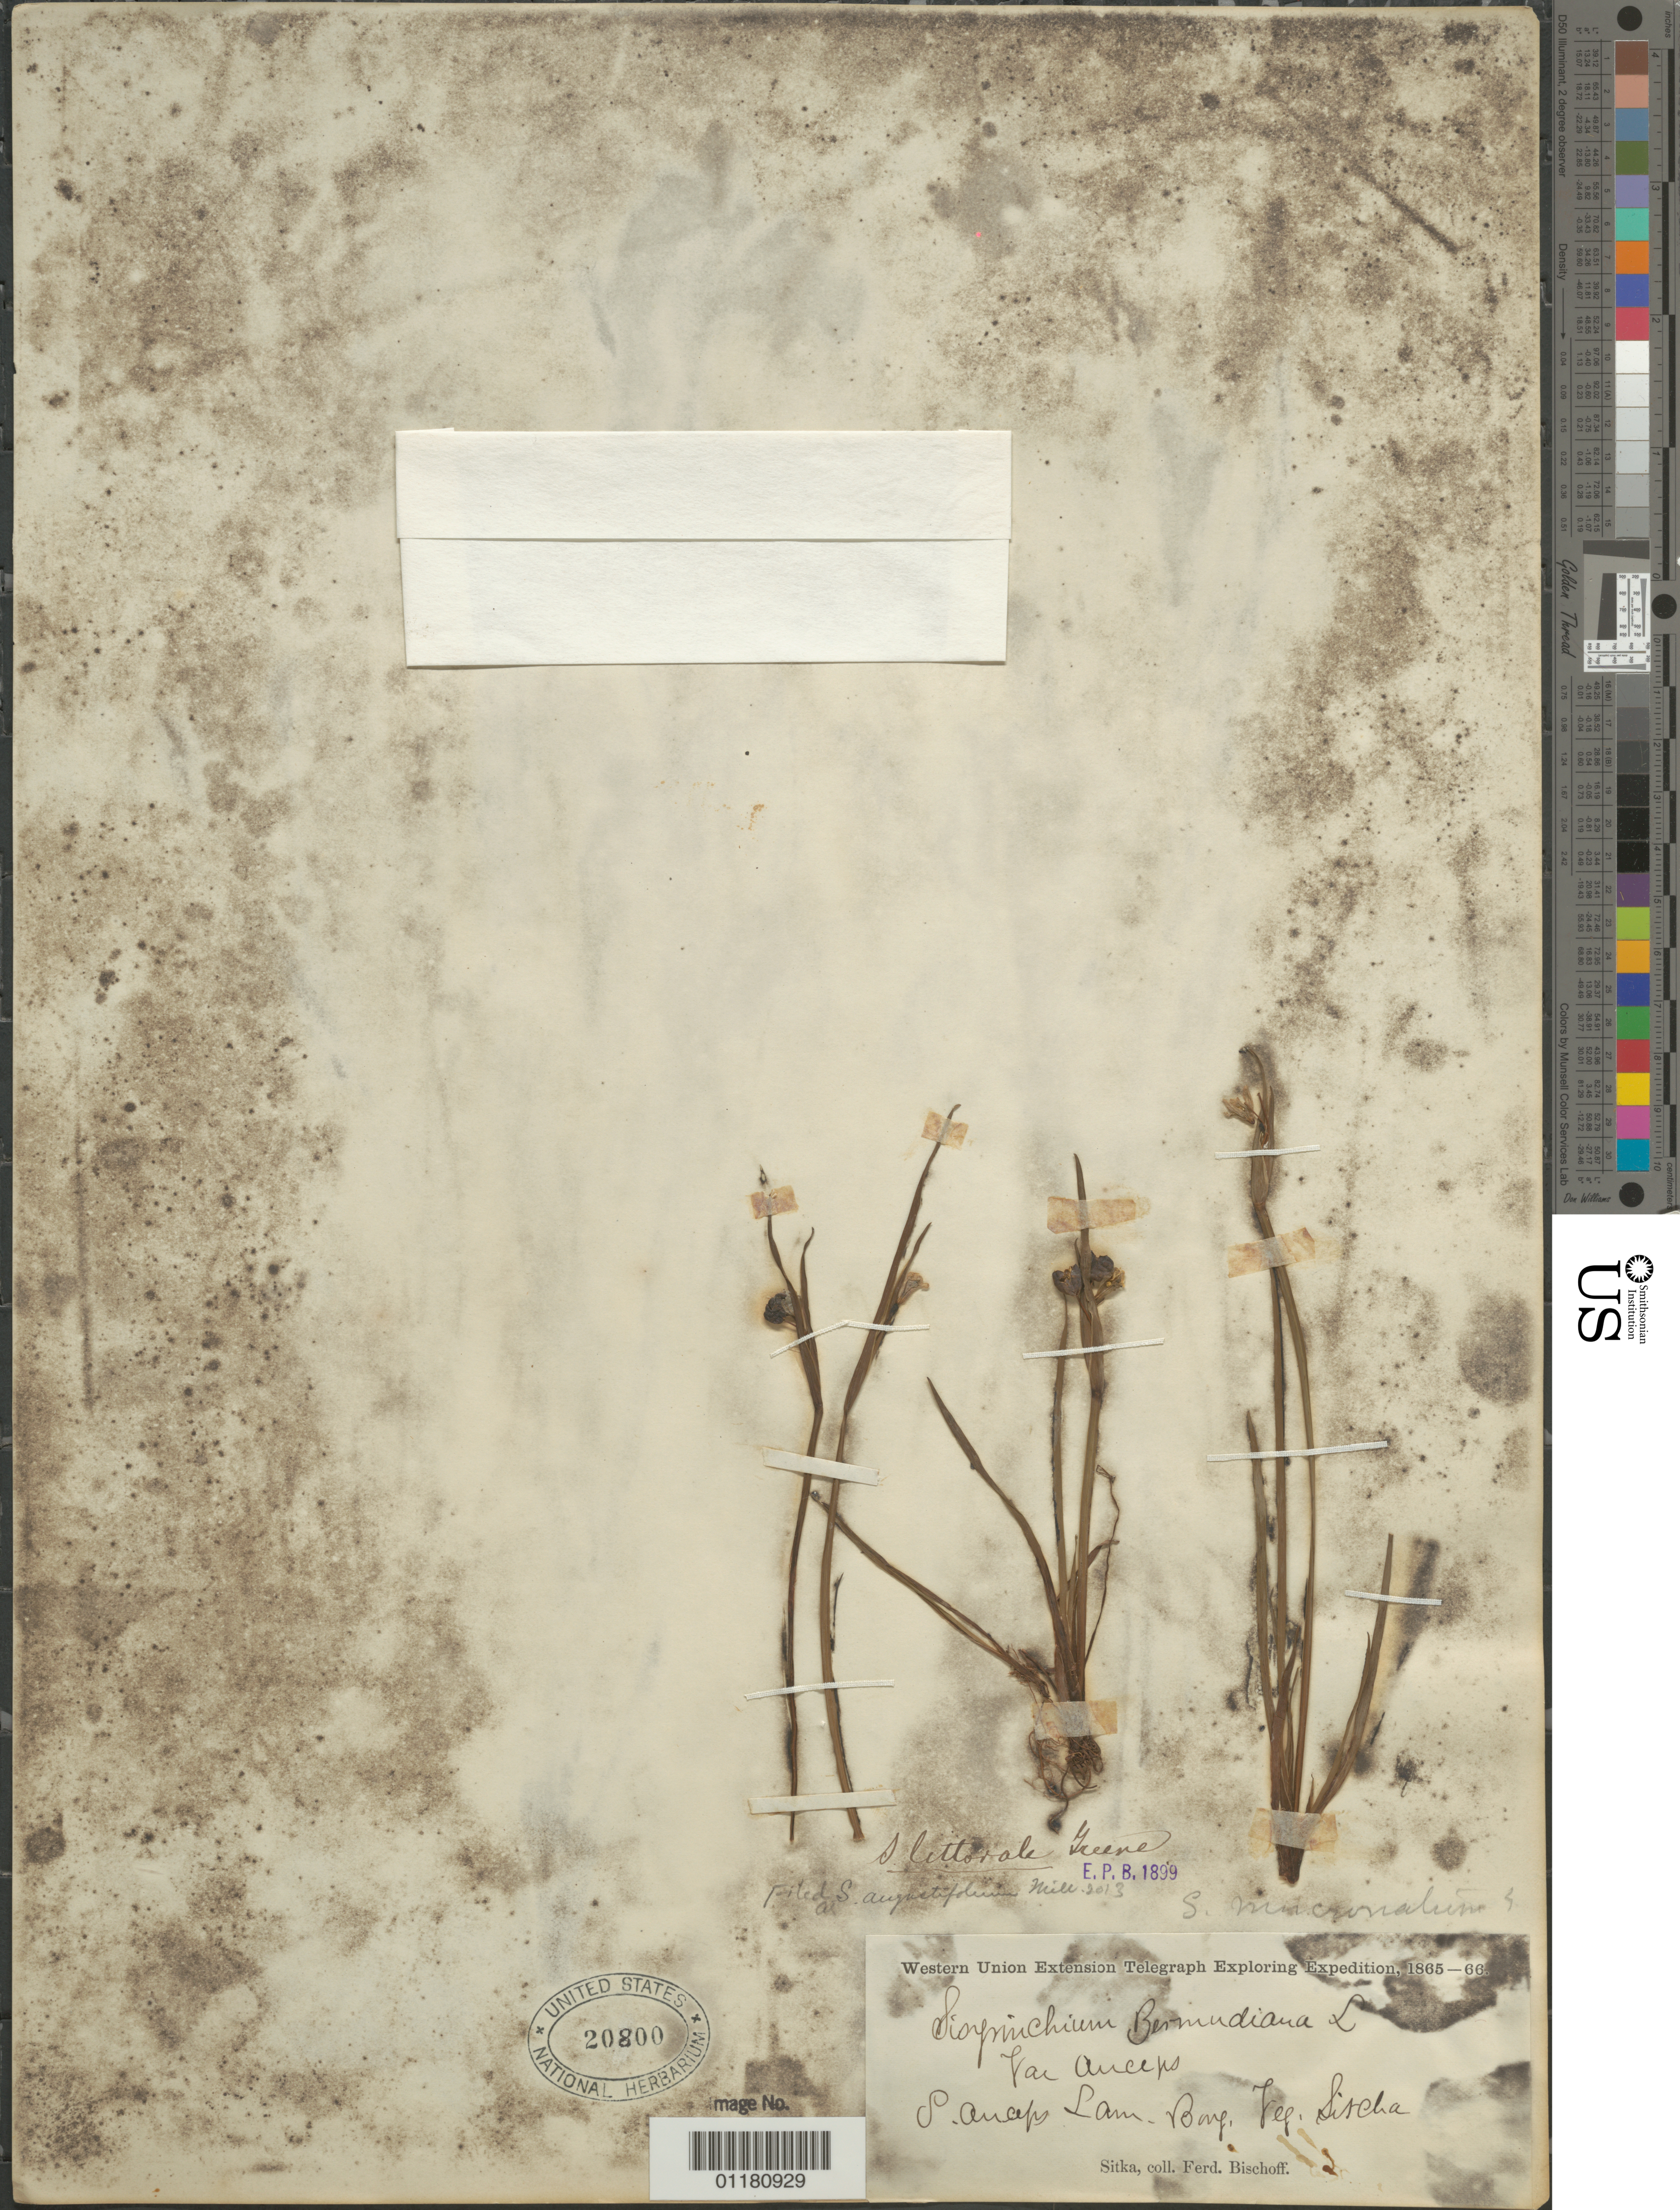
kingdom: Plantae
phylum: Tracheophyta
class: Liliopsida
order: Asparagales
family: Iridaceae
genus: Sisyrinchium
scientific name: Sisyrinchium angustifolium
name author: Mill.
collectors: F. Bischoff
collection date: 1865/1866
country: United States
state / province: Alaska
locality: Sitka.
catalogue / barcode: US 20800